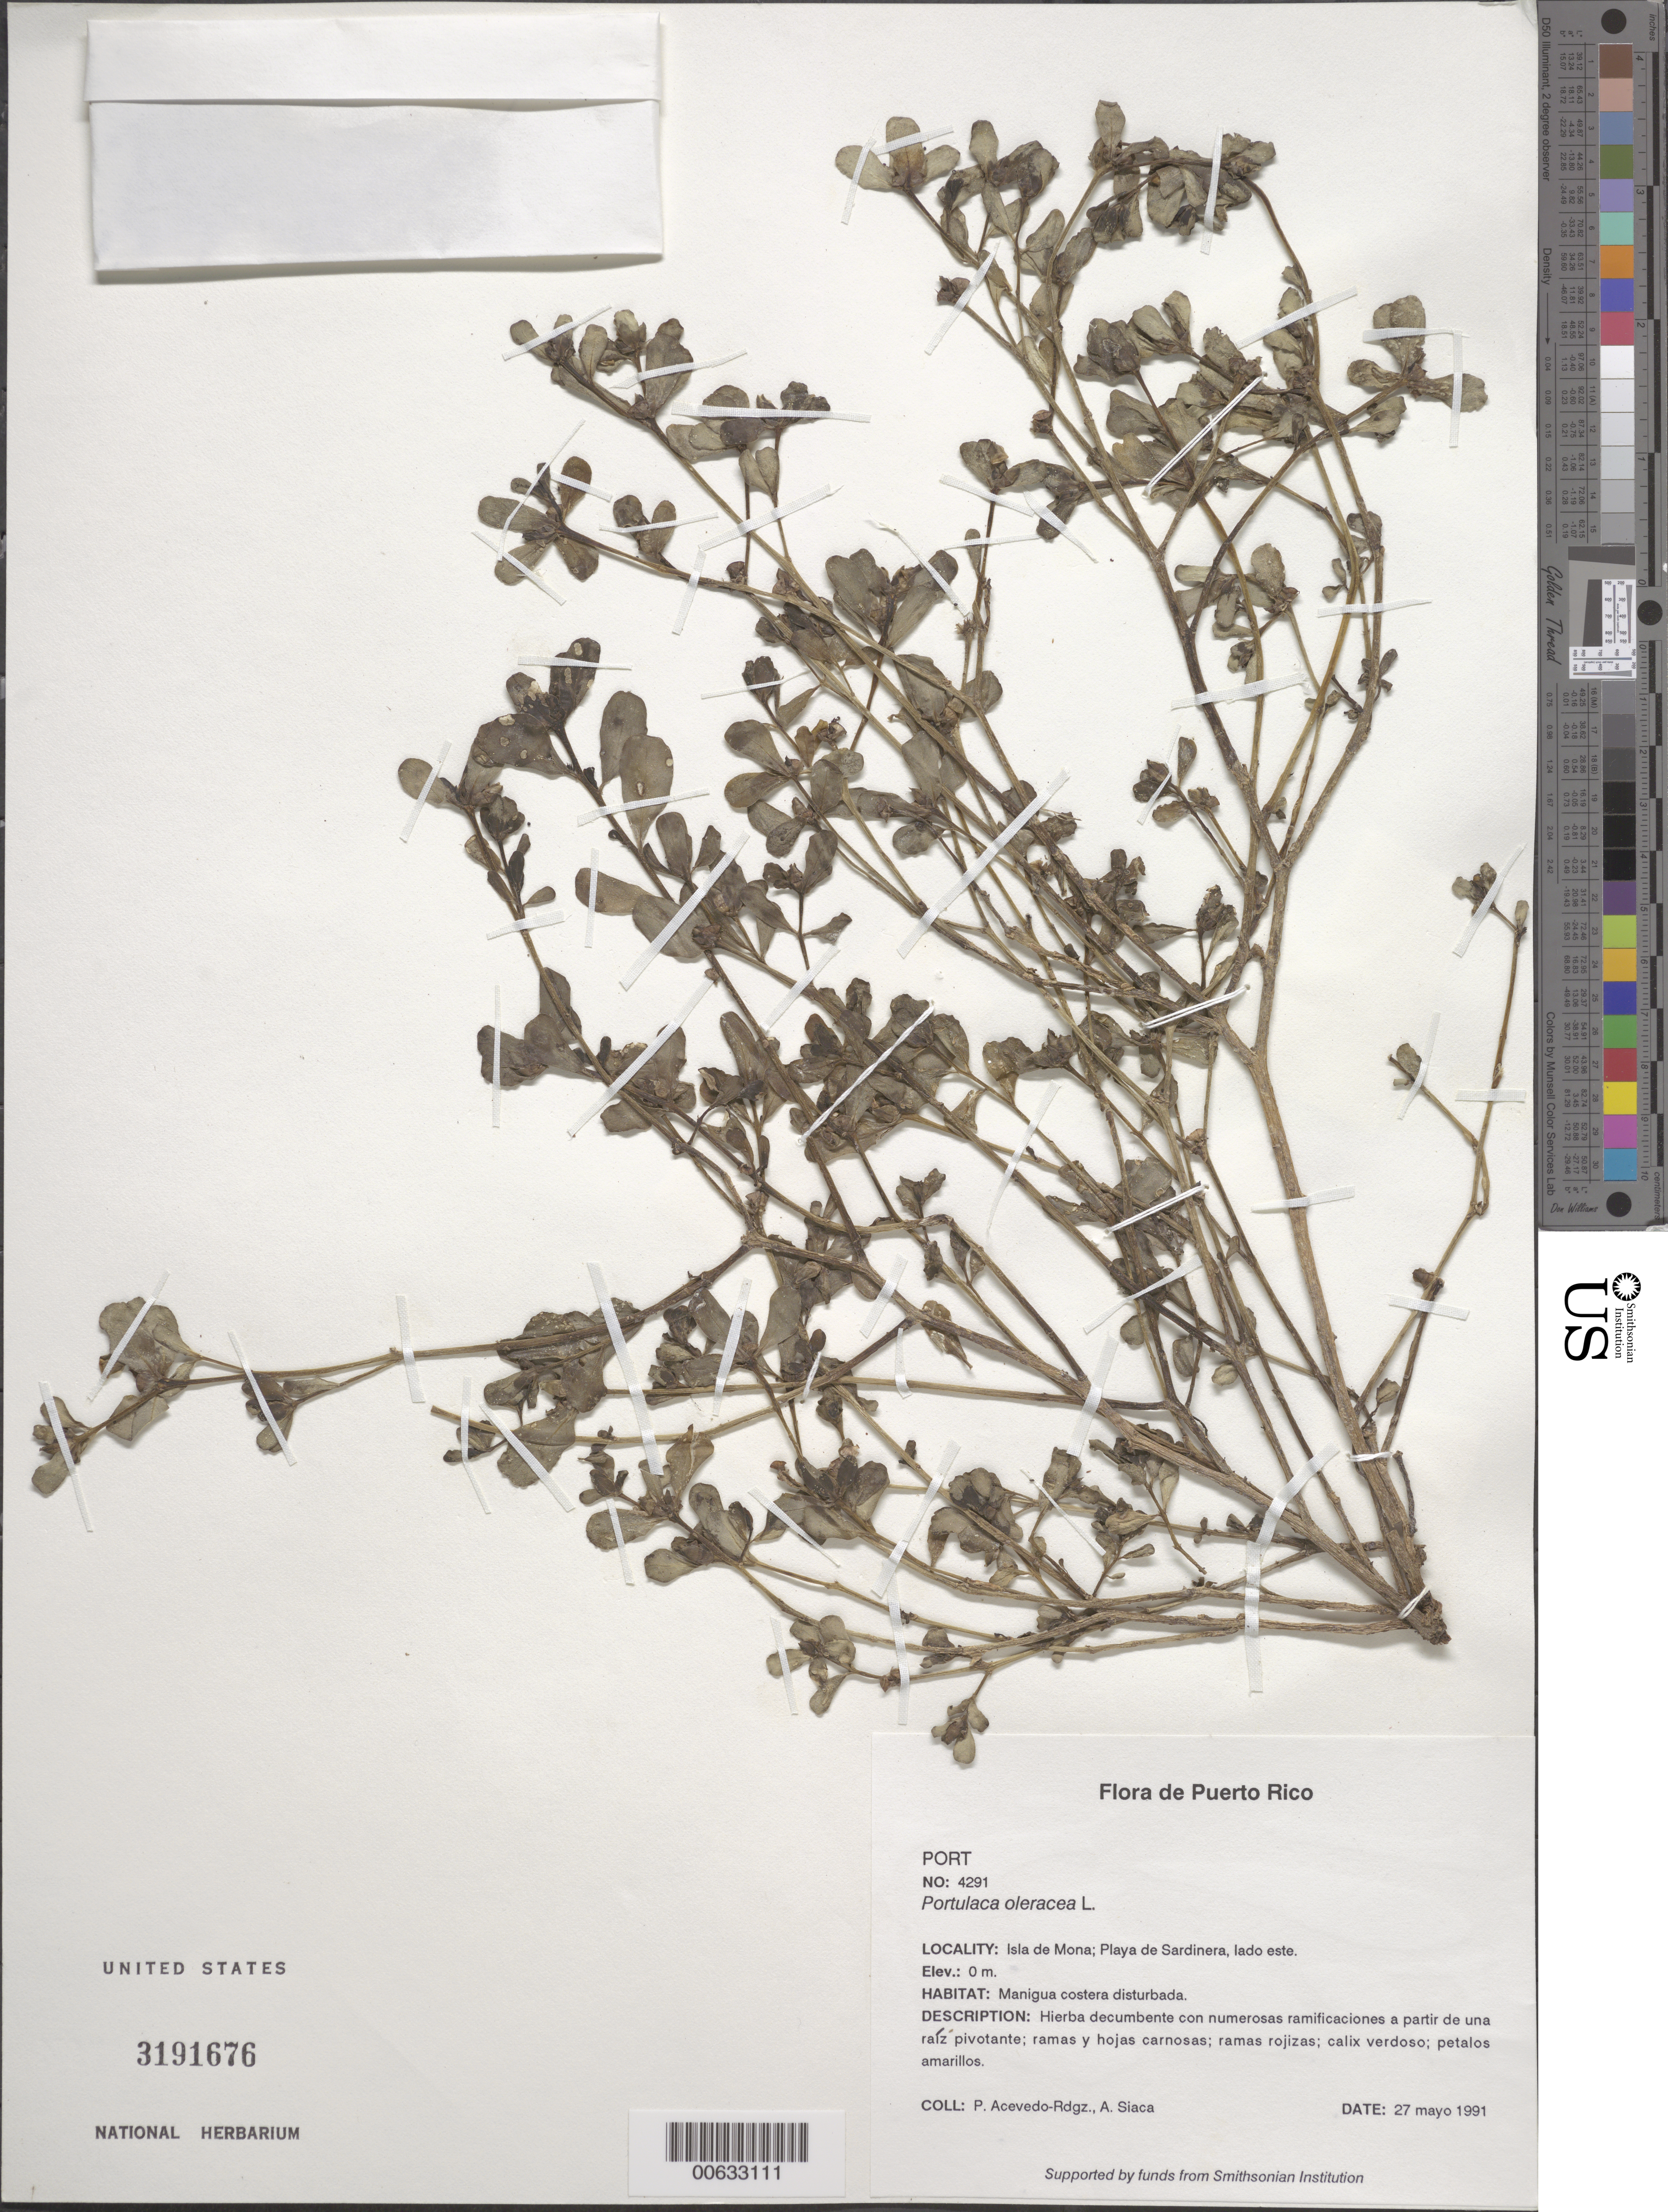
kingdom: Plantae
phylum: Tracheophyta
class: Magnoliopsida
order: Caryophyllales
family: Portulacaceae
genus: Portulaca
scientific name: Portulaca oleracea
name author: L.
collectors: P. Acevedo-Rodr. & A. Siaca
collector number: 4291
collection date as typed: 27 May 1991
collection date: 1991-05-27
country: Puerto Rico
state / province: Mayaguëz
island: Mona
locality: Isla de Mona; Playa de Sardinera, lado este.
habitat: Manigua costera disturbada.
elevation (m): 0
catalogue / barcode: US 3191676